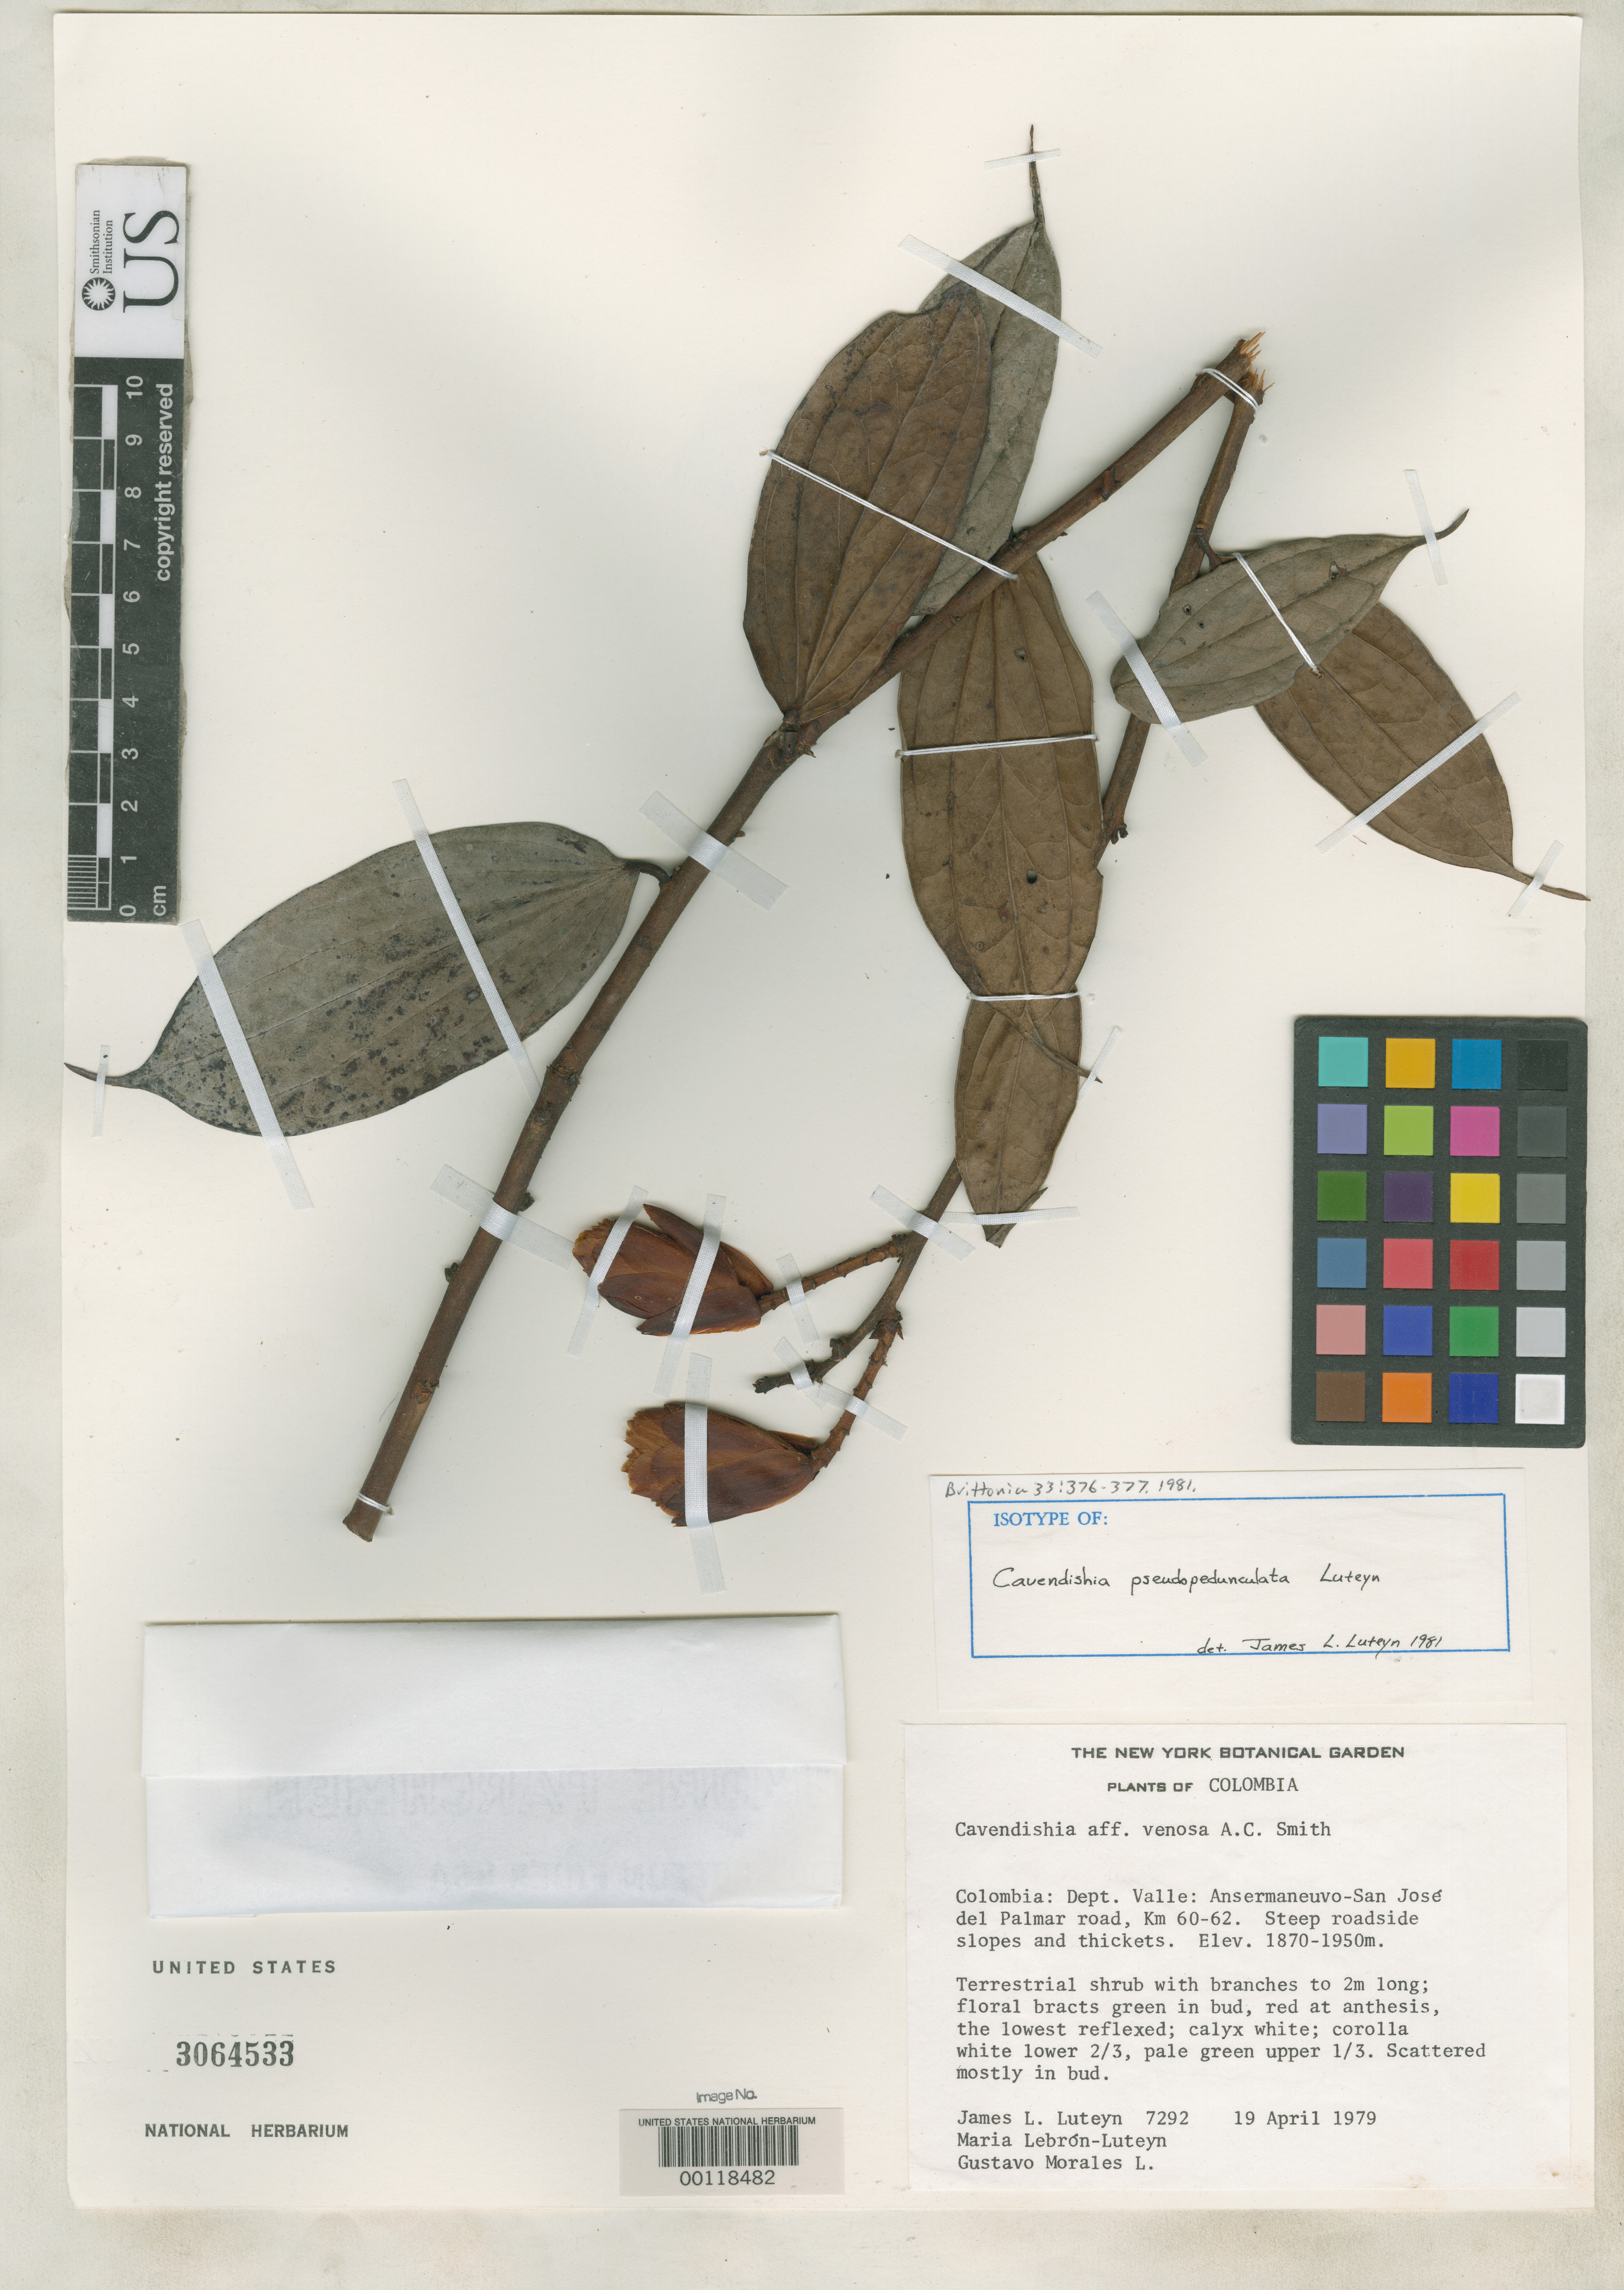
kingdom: Plantae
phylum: Tracheophyta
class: Magnoliopsida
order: Ericales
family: Ericaceae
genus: Cavendishia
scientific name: Cavendishia pseudopedunculata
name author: Luteyn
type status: Isotype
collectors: J. L. Luteyn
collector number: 7292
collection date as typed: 19 Apr 1979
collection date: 1979-04-19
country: Colombia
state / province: Valle del Cauca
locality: Ansermaneuvo-San Jose del Palmar rd, km 60-62.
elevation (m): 1870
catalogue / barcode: US 3064533